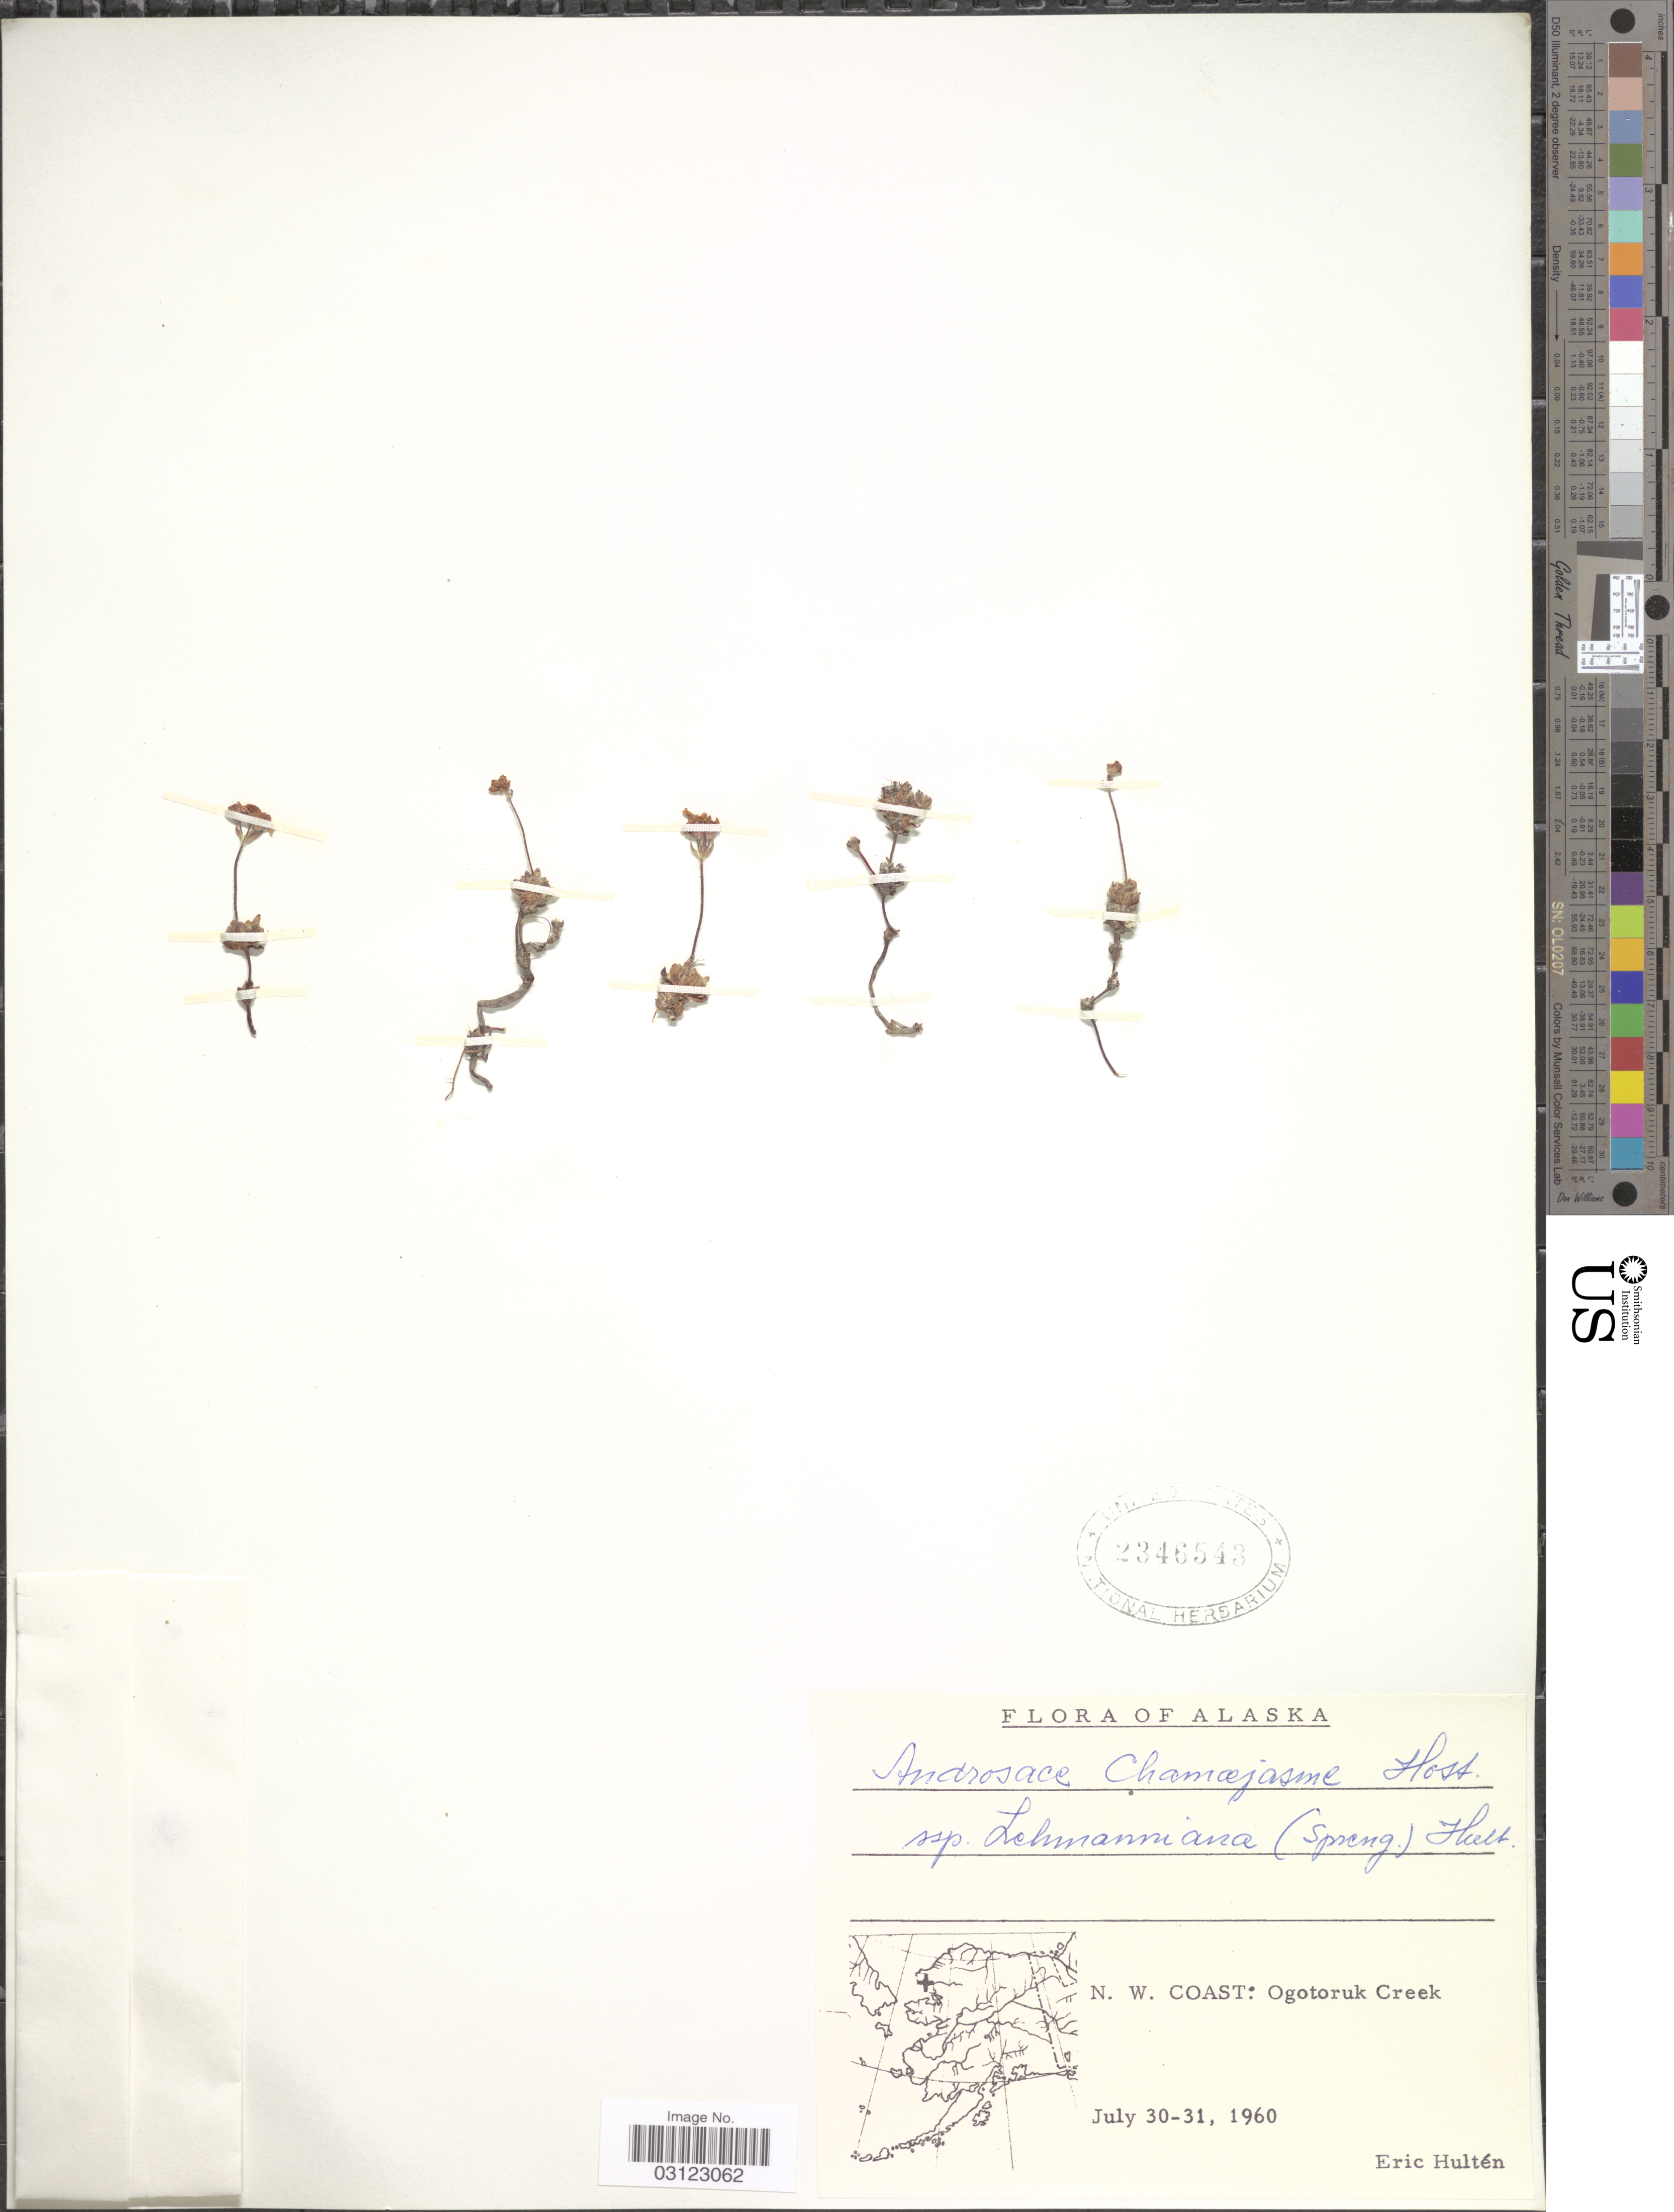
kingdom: Plantae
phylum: Tracheophyta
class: Magnoliopsida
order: Ericales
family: Primulaceae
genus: Androsace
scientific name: Androsace chamaejasme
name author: Wulfen ex Host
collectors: E. G. Hultén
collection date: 1960-07-30/1960-07-31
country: United States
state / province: Alaska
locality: N. W. Coast: Ogotoruk Creek.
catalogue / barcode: US 2346543